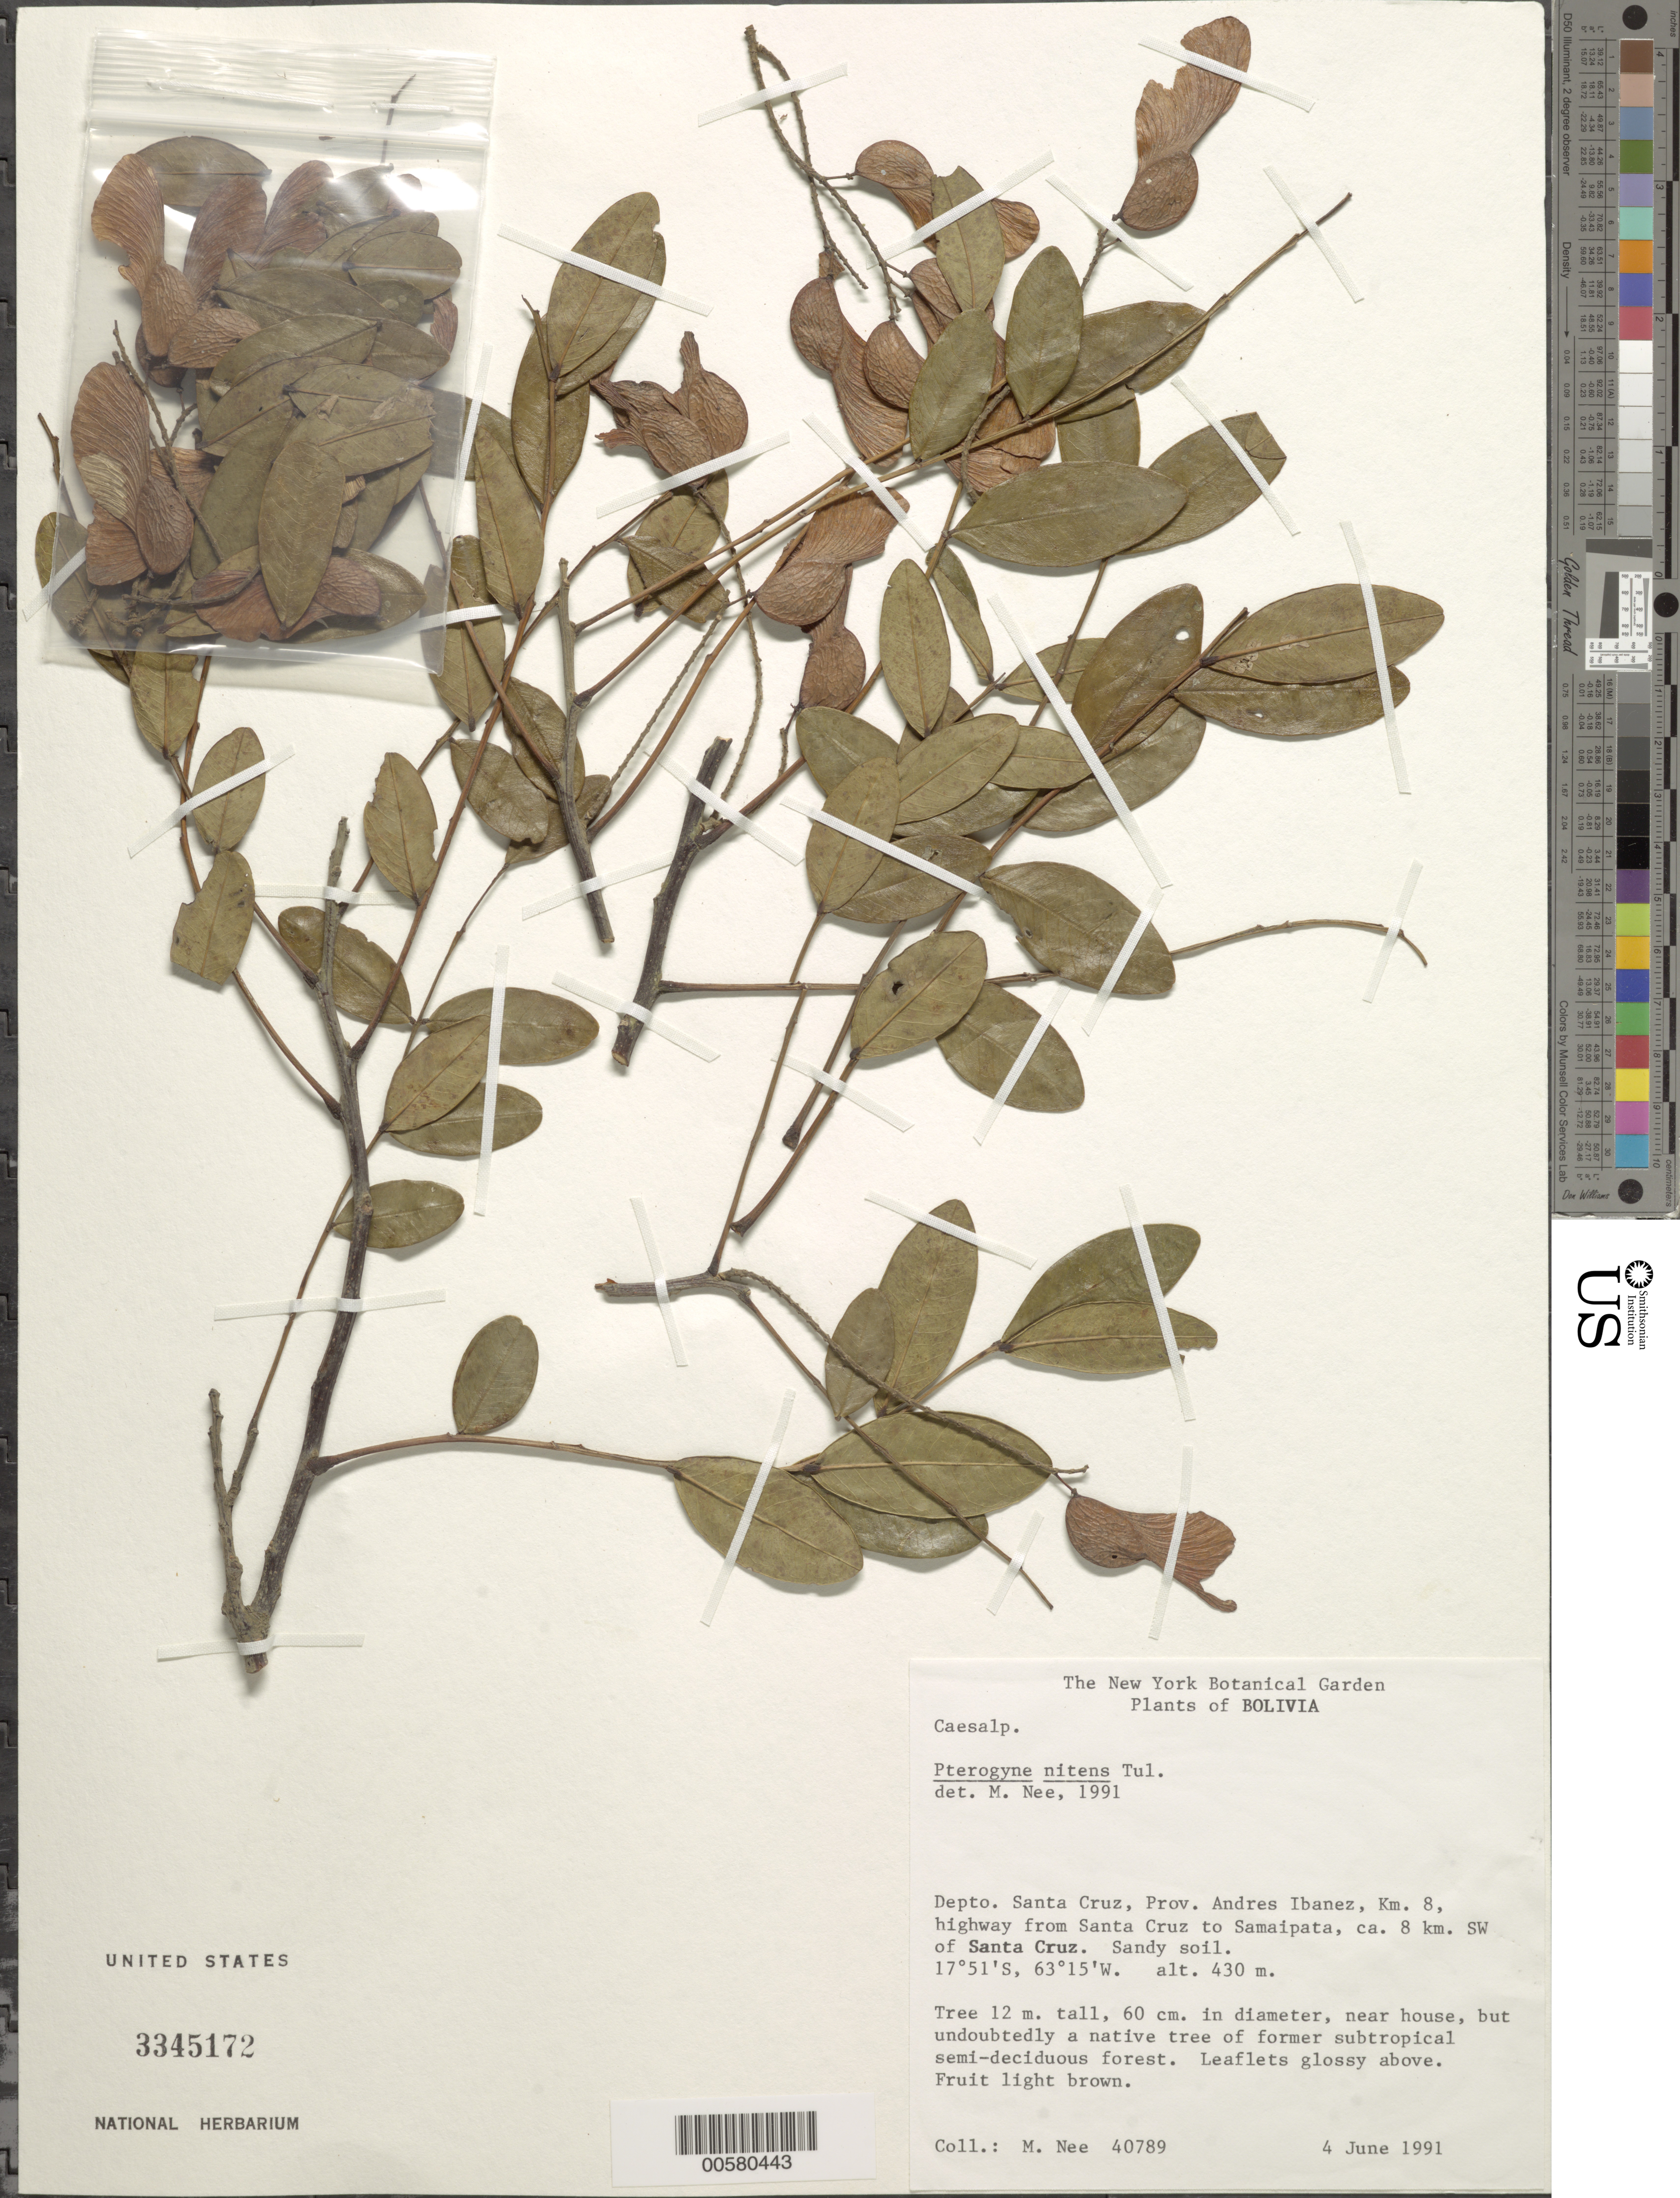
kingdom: Plantae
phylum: Tracheophyta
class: Magnoliopsida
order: Fabales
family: Fabaceae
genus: Pterogyne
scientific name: Pterogyne nitens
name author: Tul.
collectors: M. Nee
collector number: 40789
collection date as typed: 24 May 1991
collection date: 1991-05-24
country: Bolivia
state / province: Santa Cruz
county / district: Andrés Ibáñez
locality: SW of Santa Cruz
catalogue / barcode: US 3345172